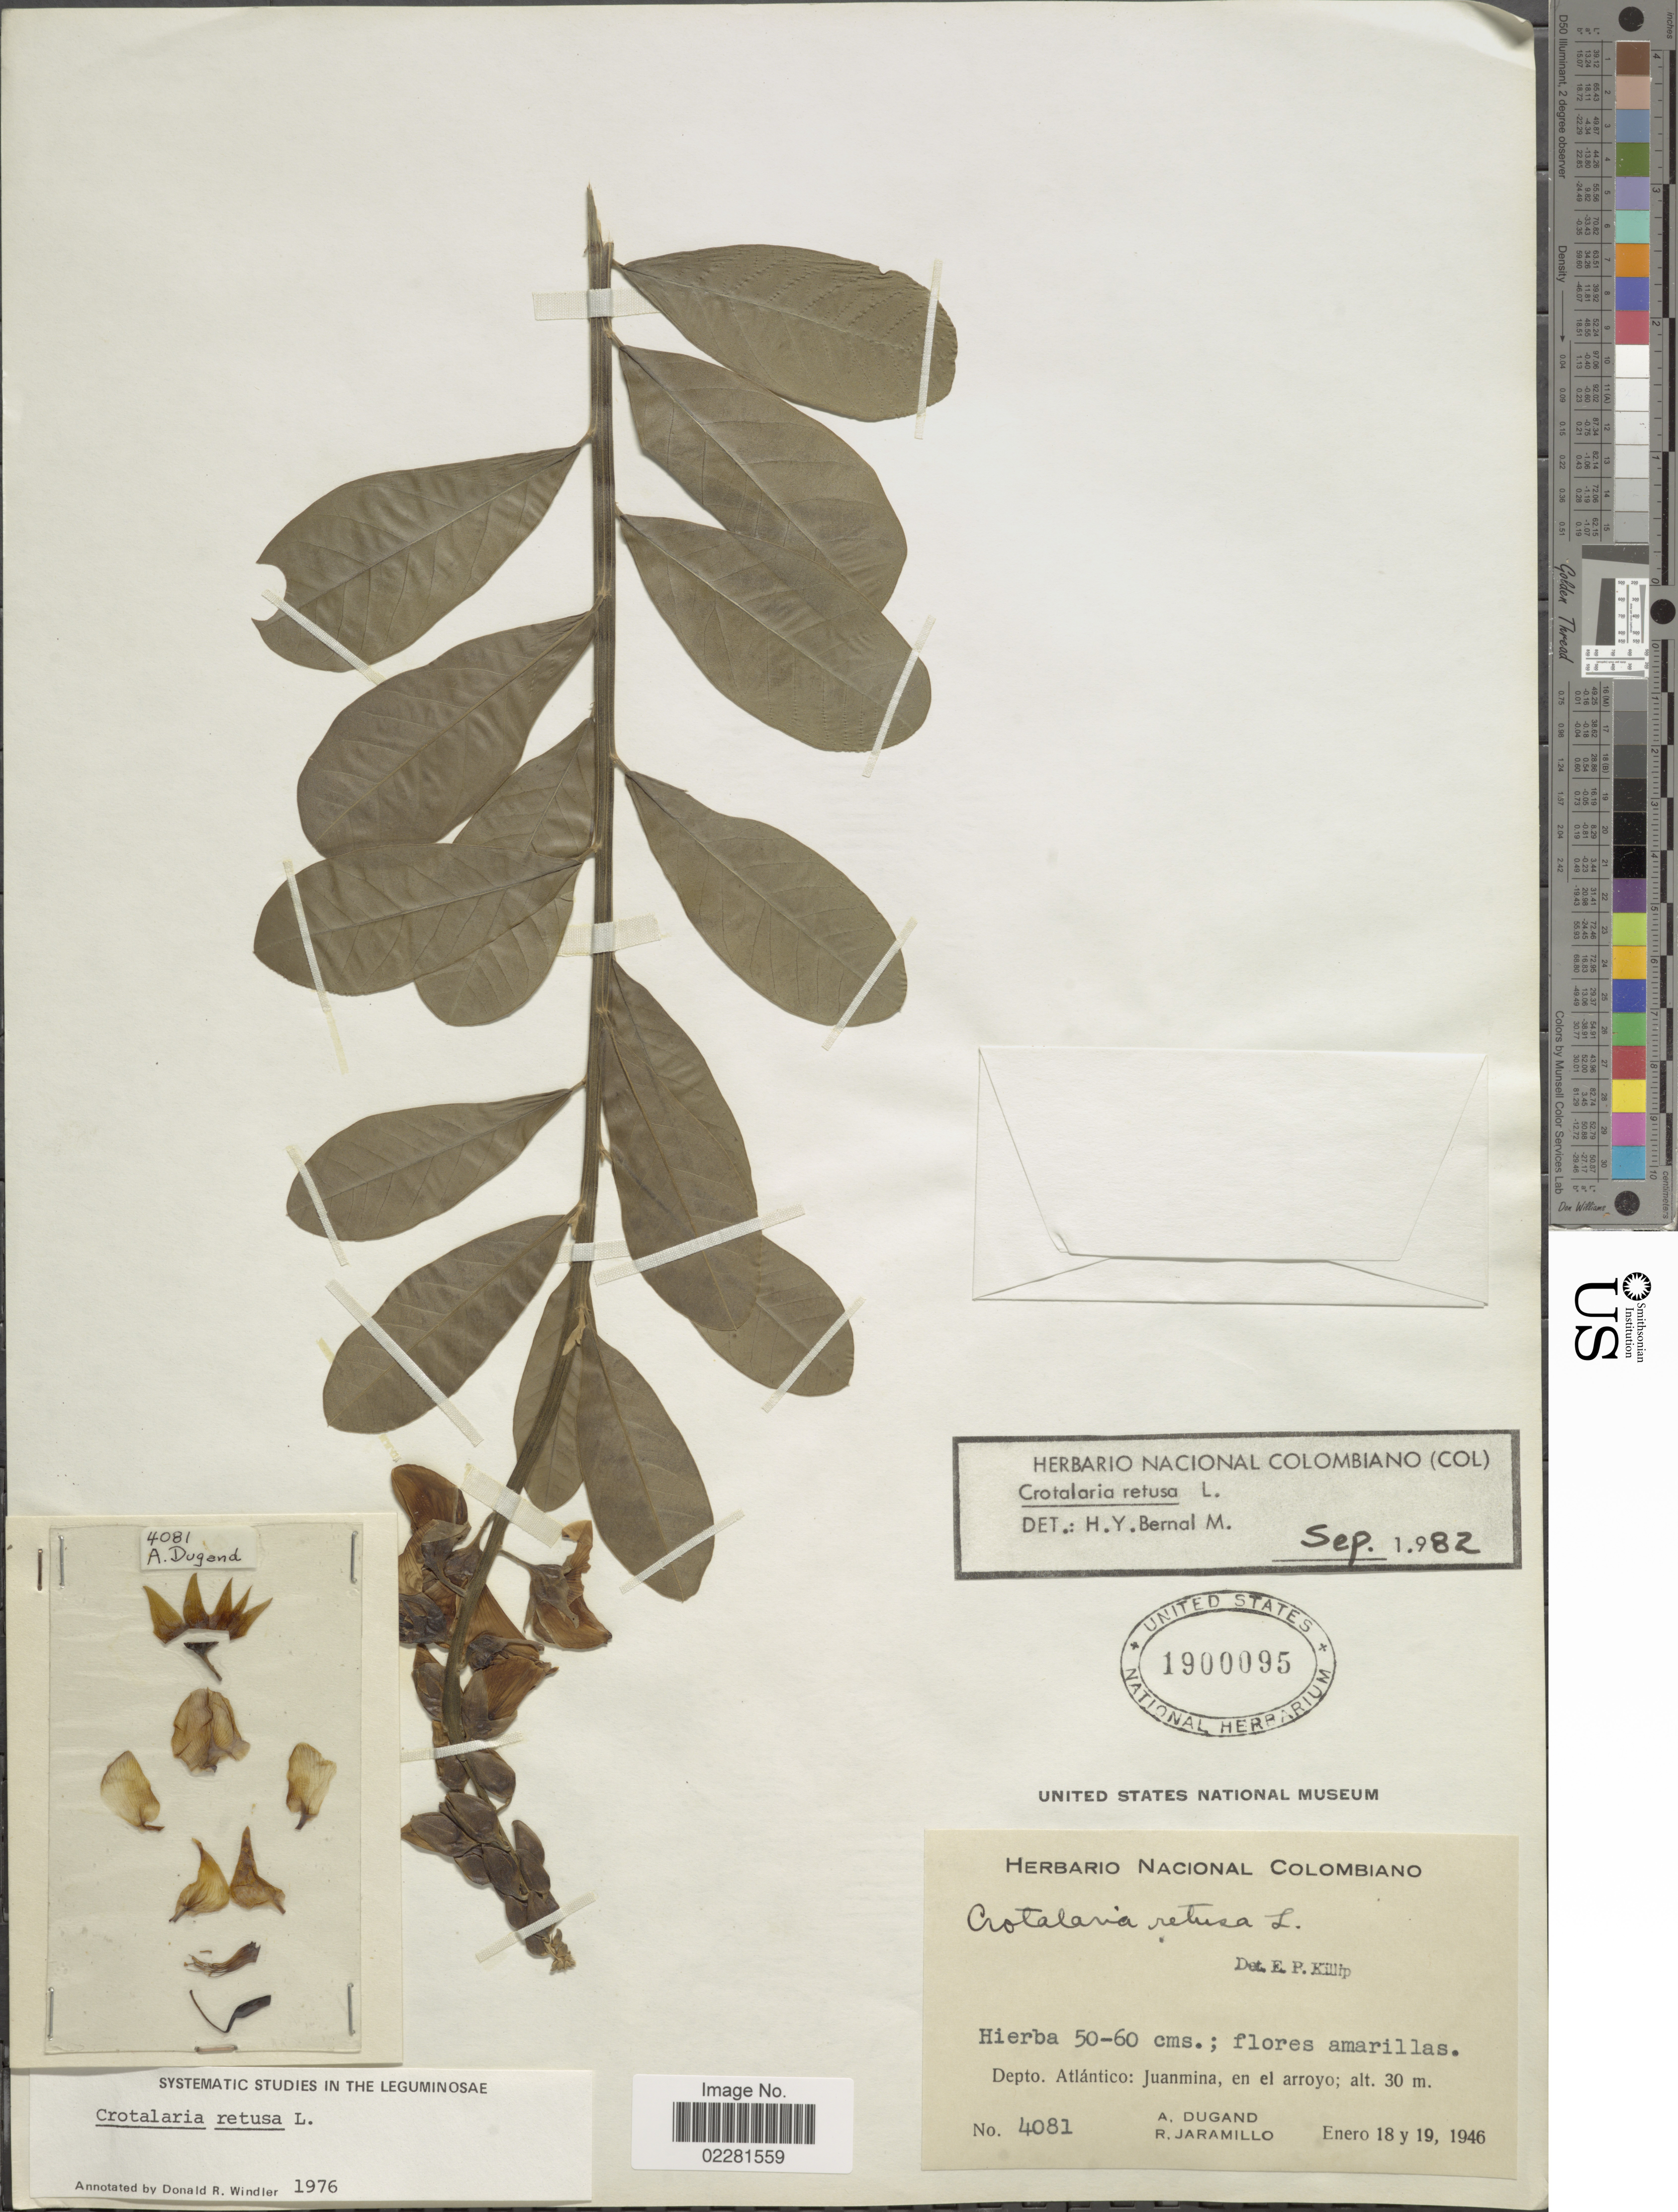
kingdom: Plantae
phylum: Tracheophyta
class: Magnoliopsida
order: Fabales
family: Fabaceae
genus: Crotalaria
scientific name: Crotalaria retusa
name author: L.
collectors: A. Dugand & R. Jaramillo M.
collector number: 4081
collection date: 1946-01-18/1946-01-19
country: Colombia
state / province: Atlántico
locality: Juanmina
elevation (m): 30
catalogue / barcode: US 1900095